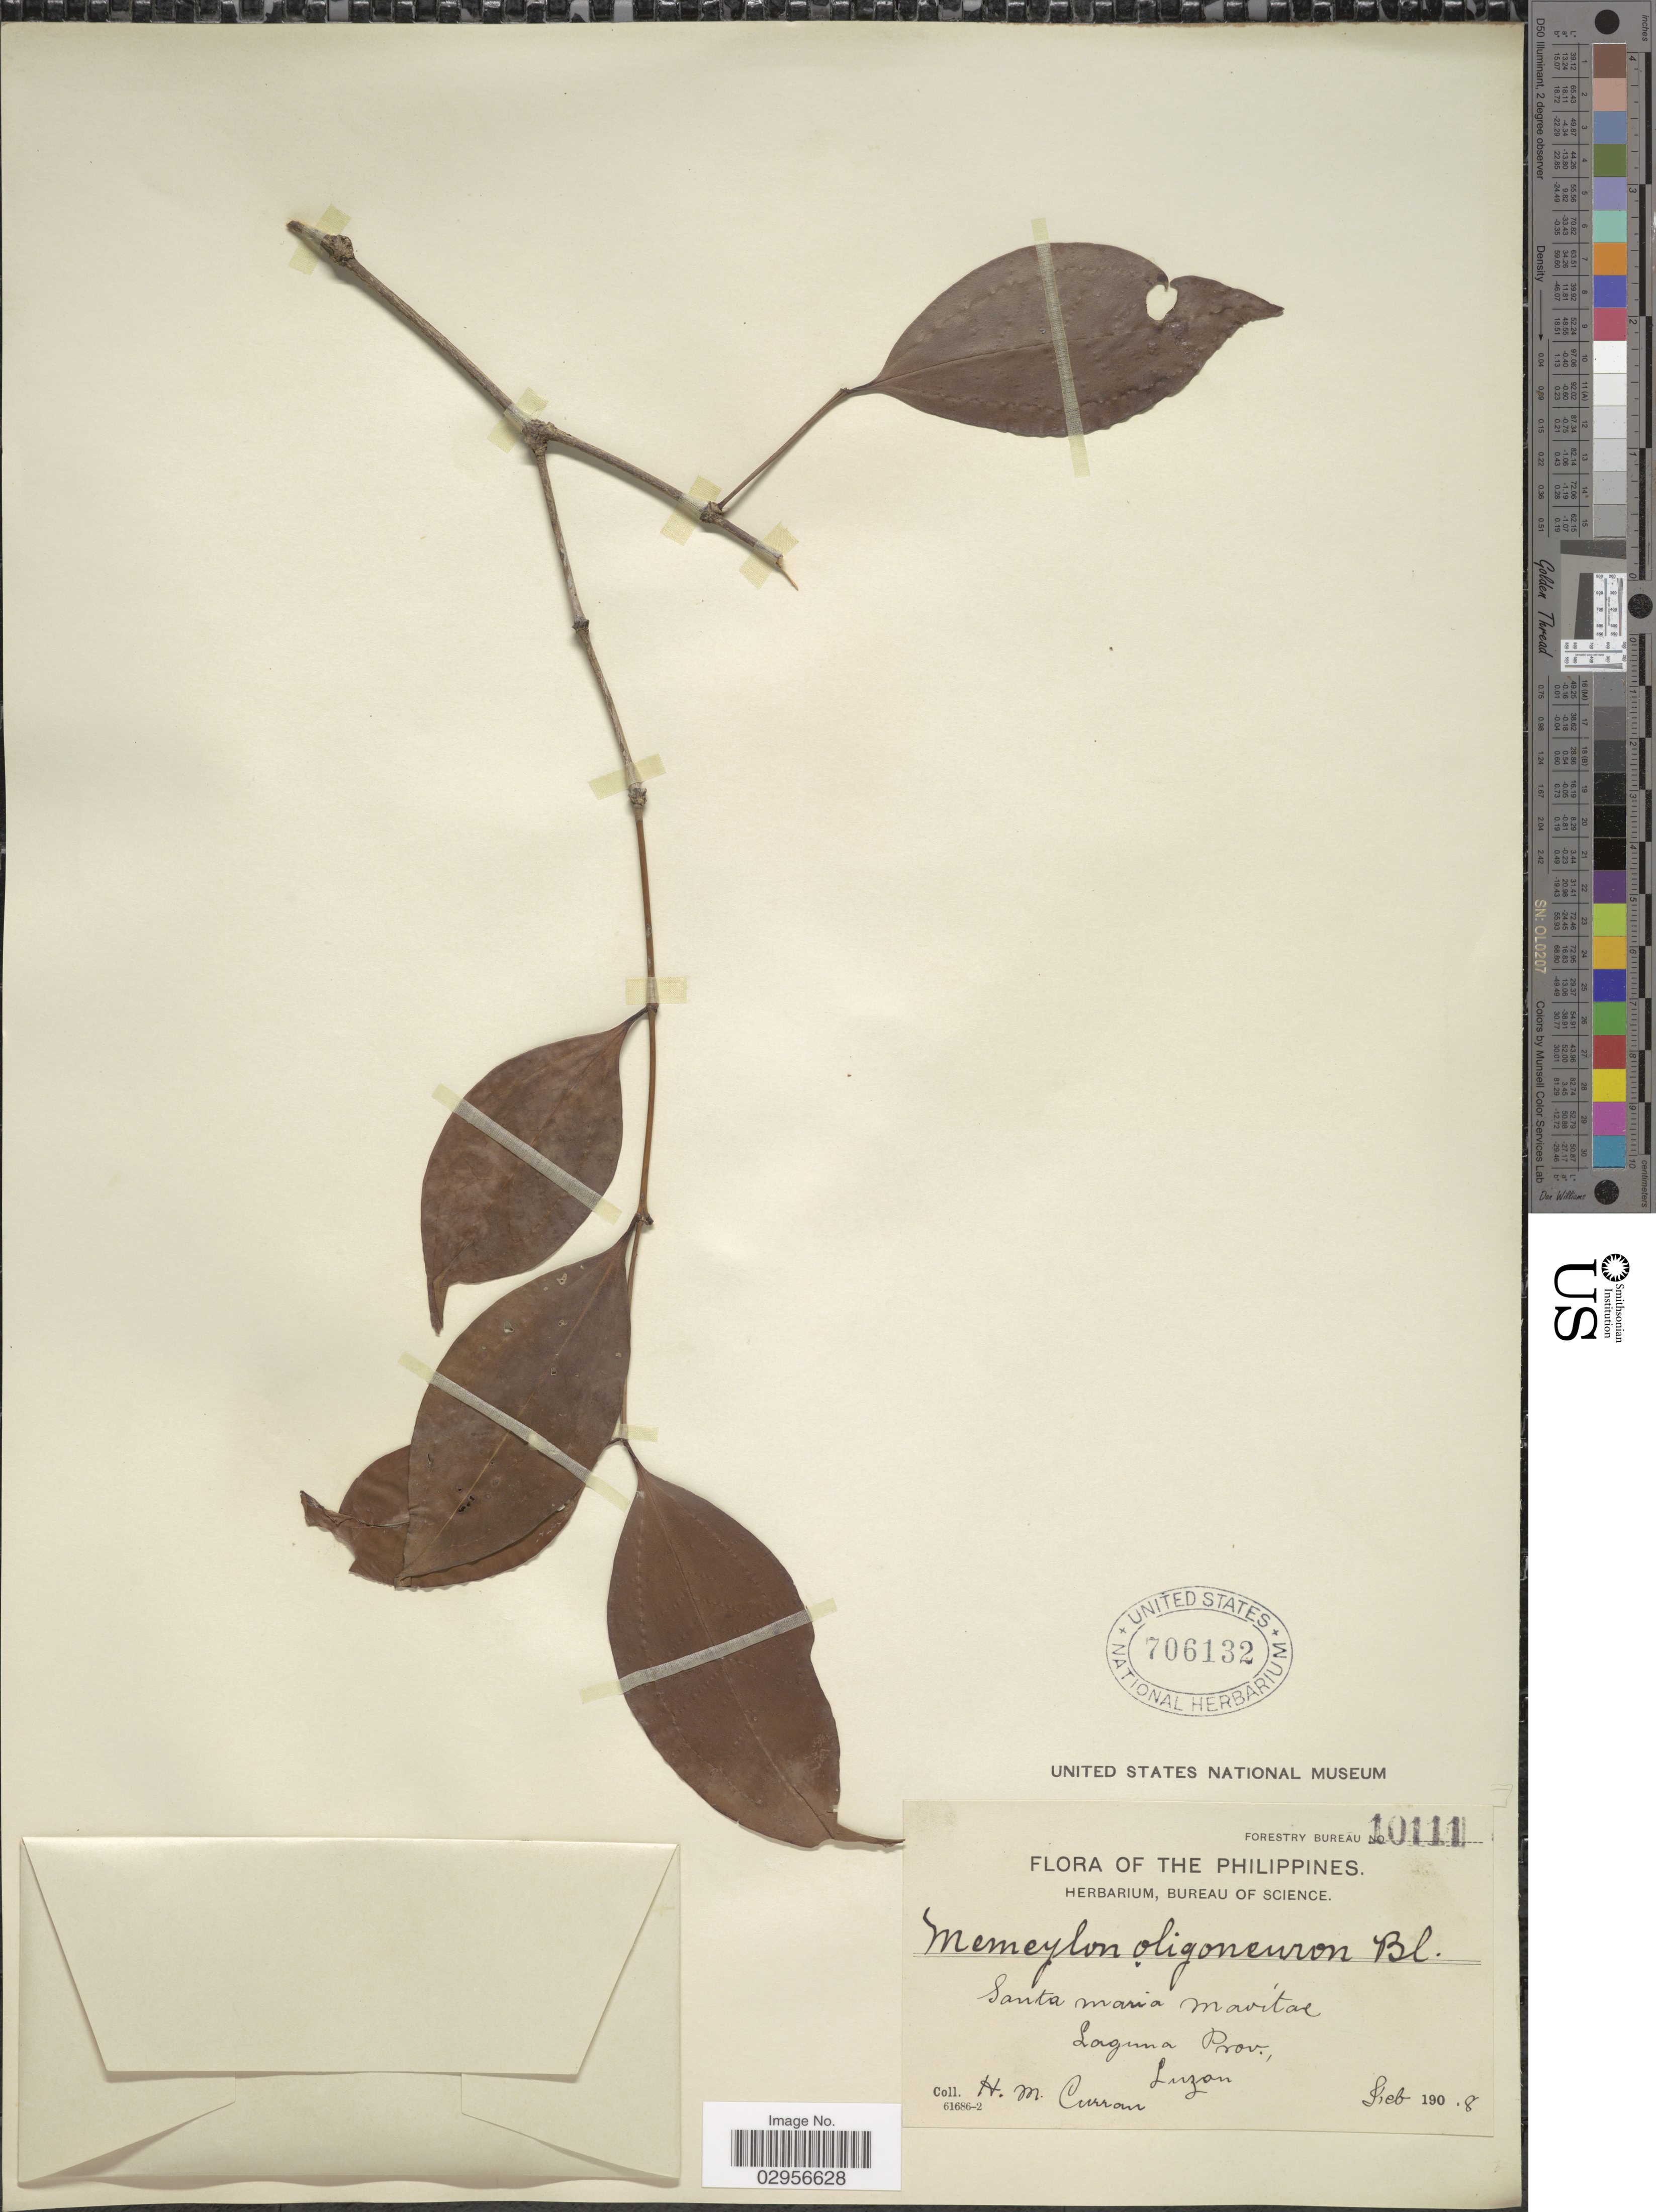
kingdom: Plantae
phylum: Tracheophyta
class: Magnoliopsida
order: Myrtales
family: Melastomataceae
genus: Lijndenia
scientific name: Lijndenia laurina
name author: Zoll. & Moritzi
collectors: H. M. Curran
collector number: Forestry Bureau 10111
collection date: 1908-02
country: Philippines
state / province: Calabarzon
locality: Santa Maria Mavitae, Laguna Prov., Luzon.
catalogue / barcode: US 706132